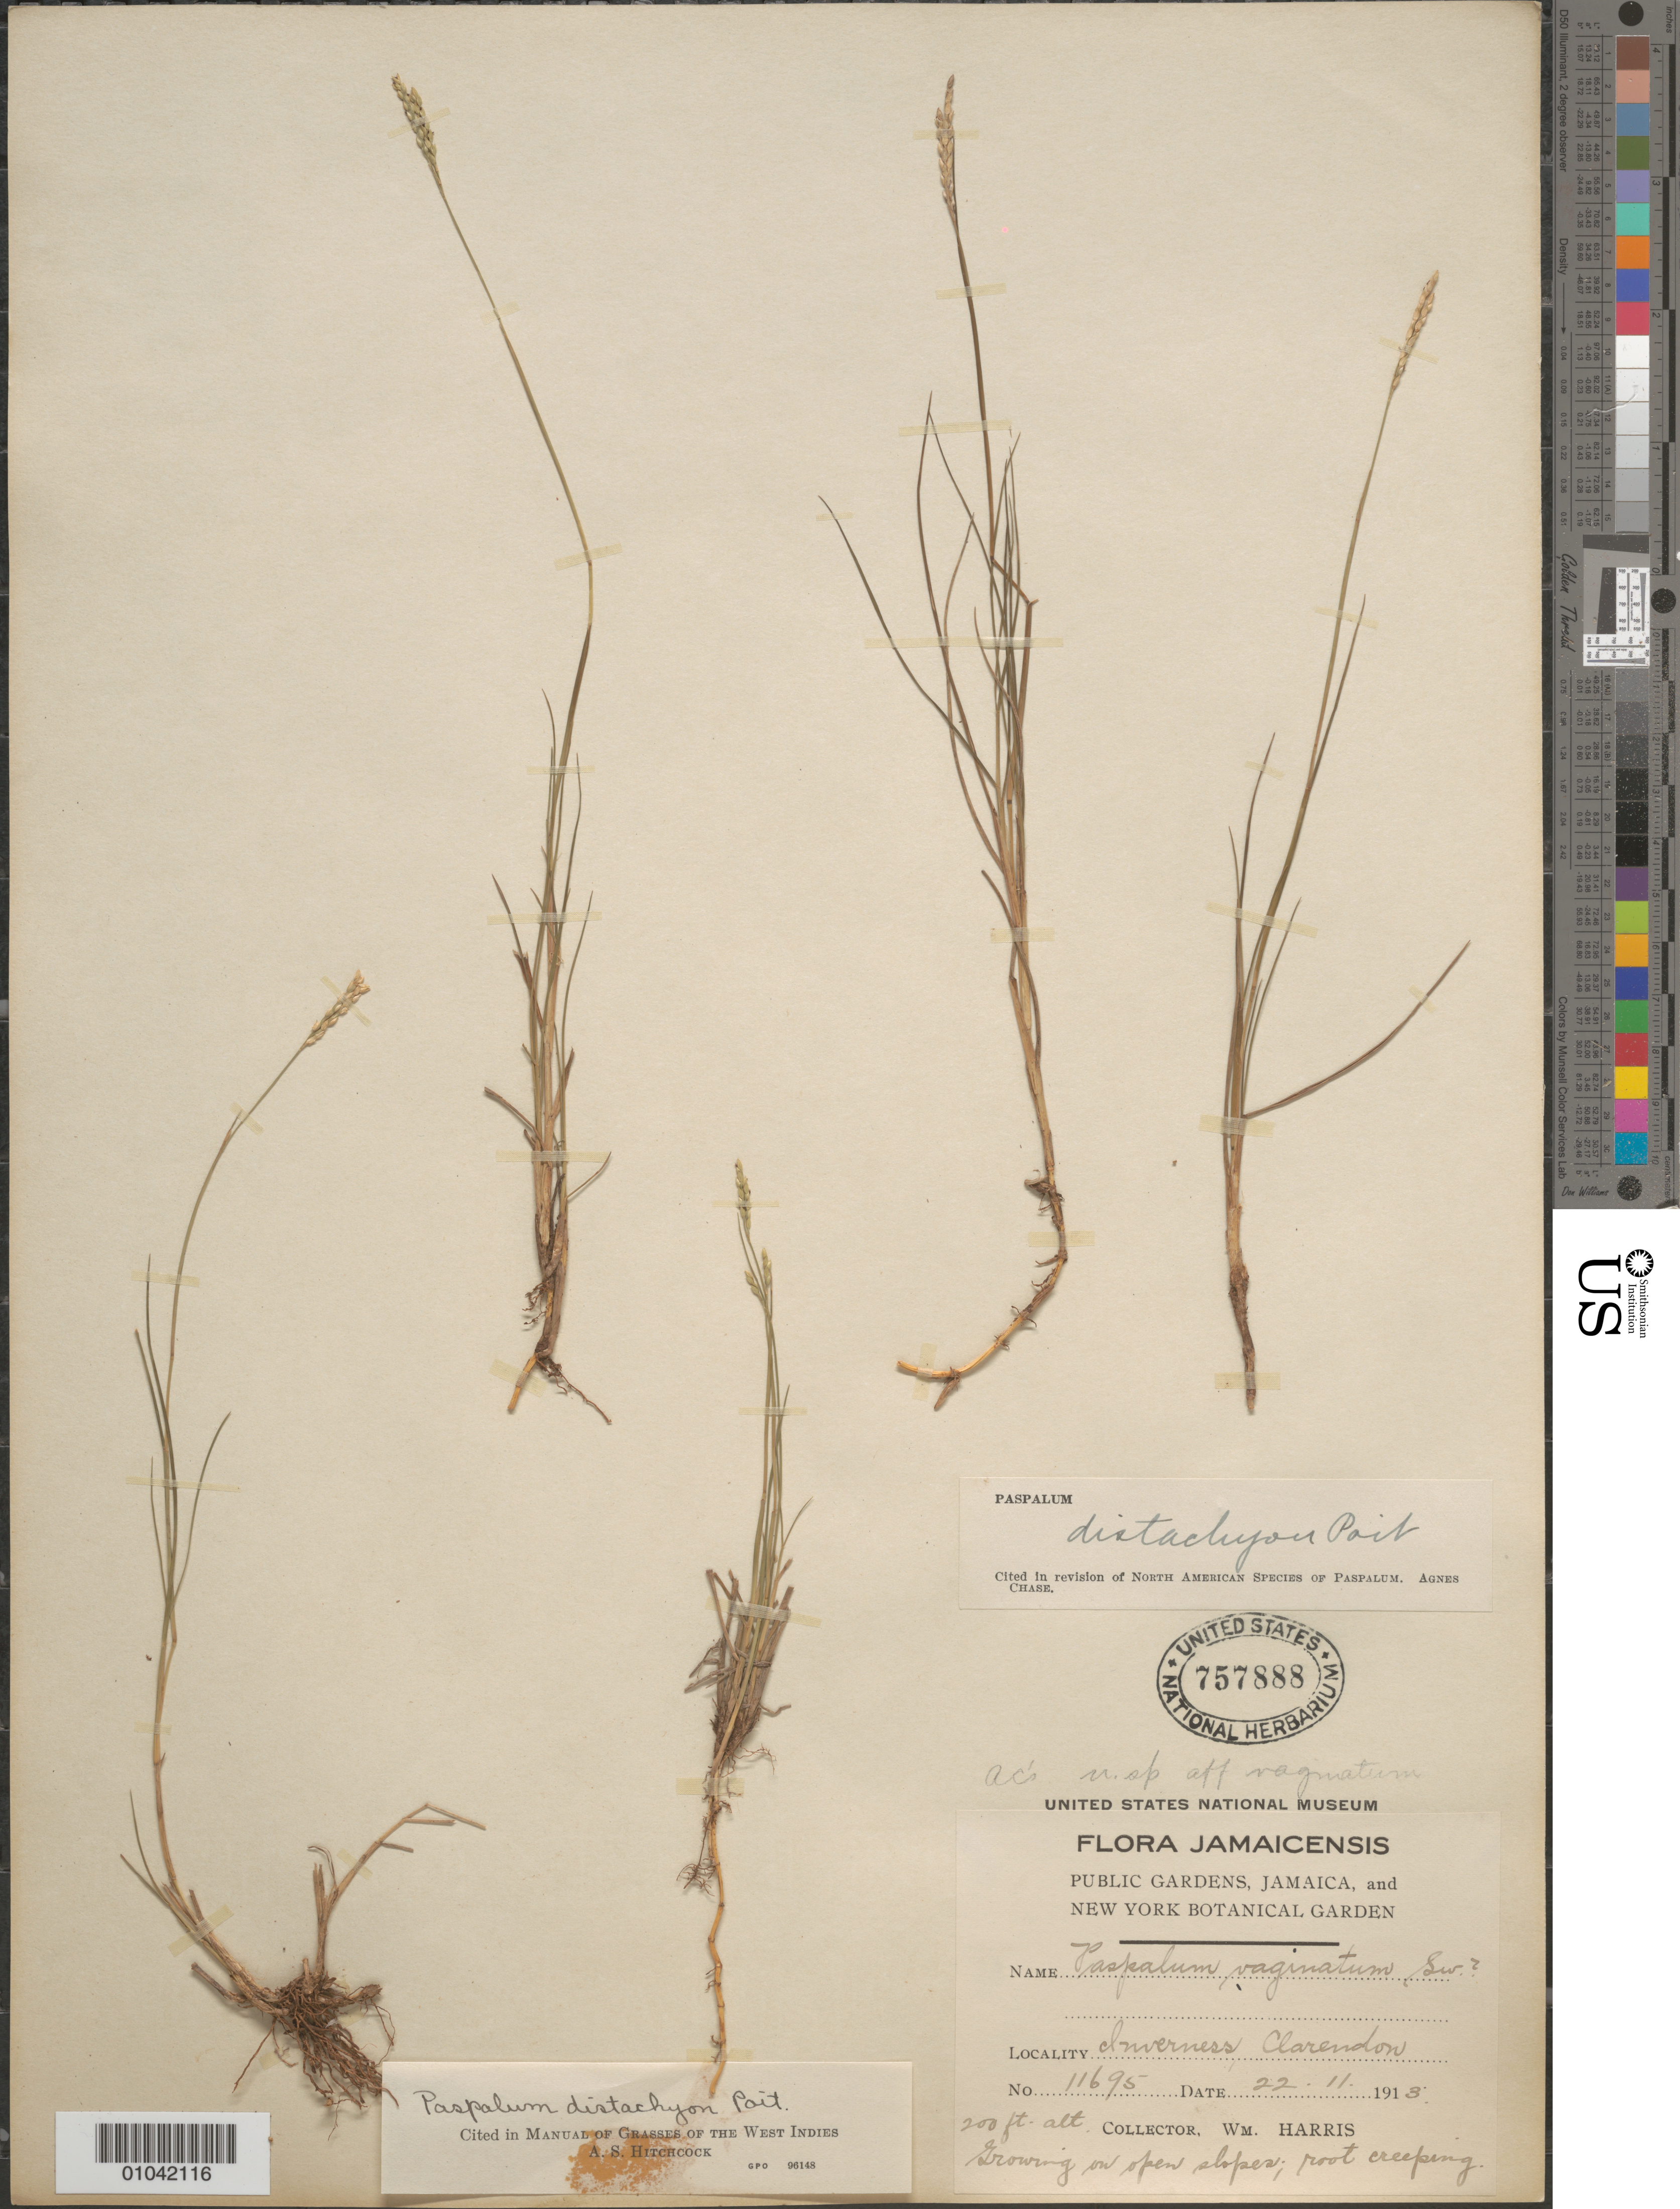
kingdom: Plantae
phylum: Tracheophyta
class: Liliopsida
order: Poales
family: Poaceae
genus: Paspalum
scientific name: Paspalum paspalodes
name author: (Michx.) Scribn.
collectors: W. Harris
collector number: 11695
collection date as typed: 22 Nov 1913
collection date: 1913-11-22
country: Jamaica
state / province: Clarendon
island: Jamaica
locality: Inverness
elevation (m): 61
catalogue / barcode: US 757888